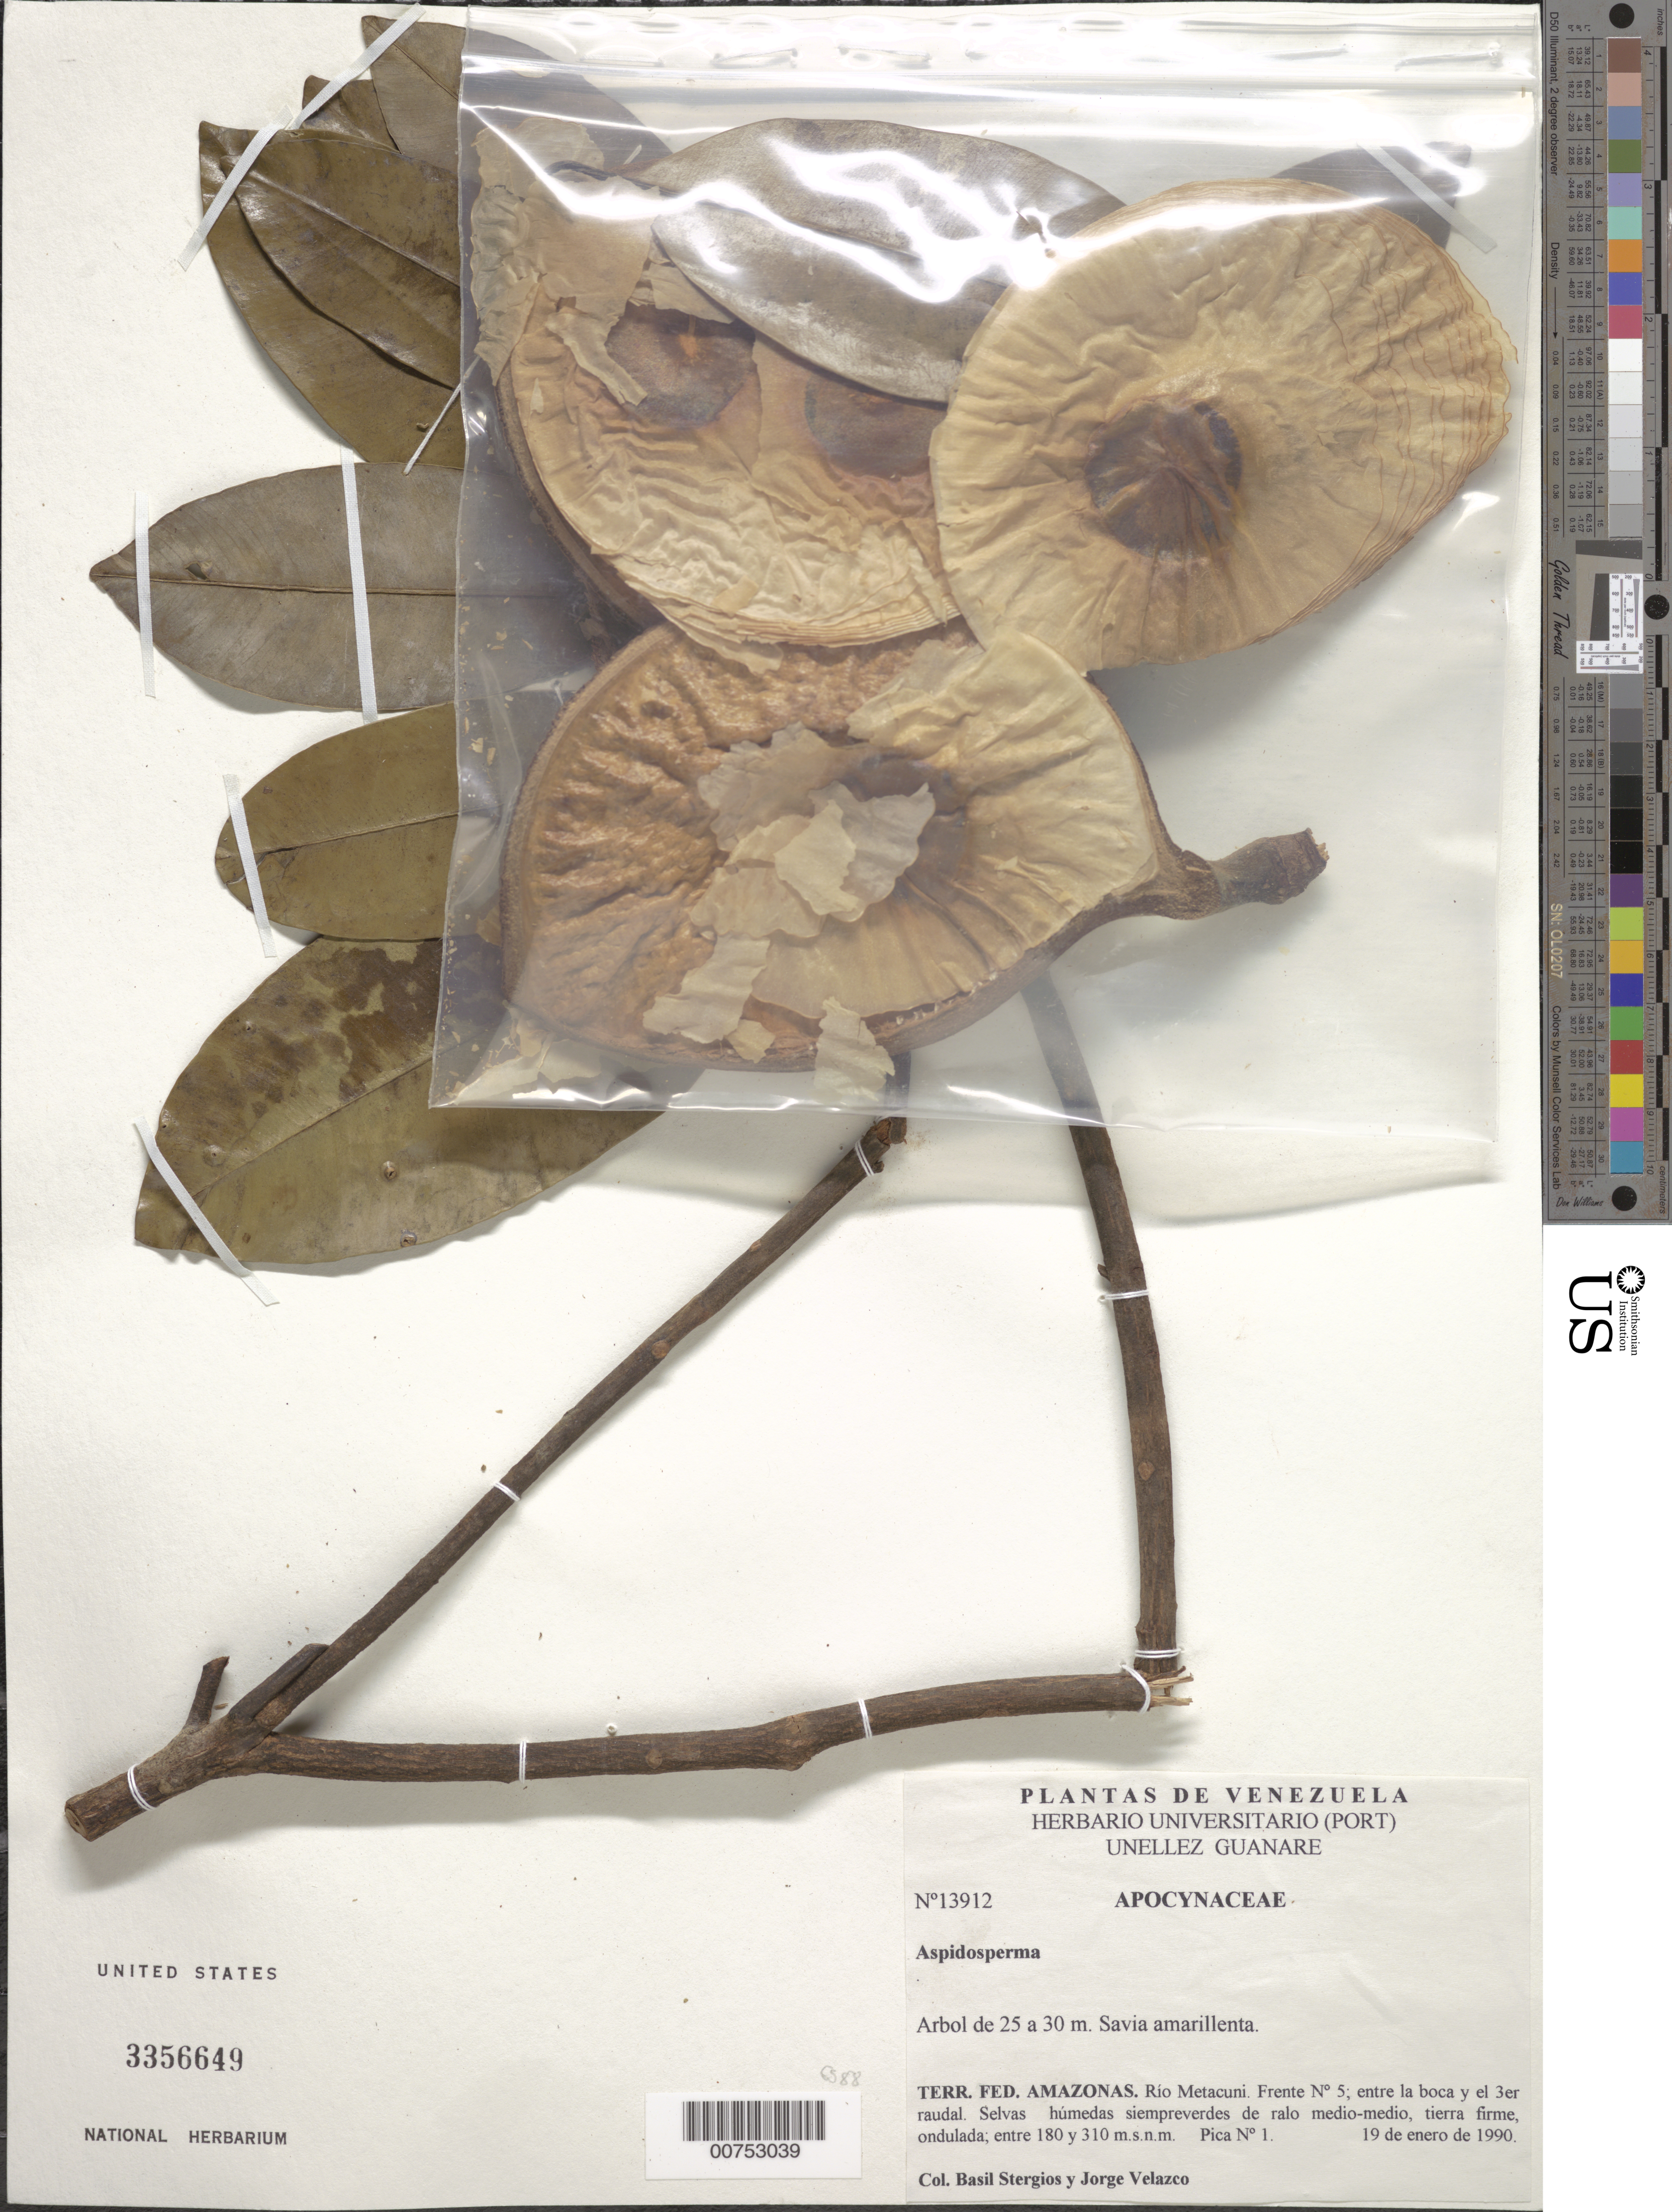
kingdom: Plantae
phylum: Tracheophyta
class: Magnoliopsida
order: Gentianales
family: Apocynaceae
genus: Himatanthus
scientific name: Himatanthus sp.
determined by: Wurdack, John J., (US), US (UNITED STATES)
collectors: B. G. Stergios & J. Velazco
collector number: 13912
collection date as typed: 19-Jan-90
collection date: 1990-01-19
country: Venezuela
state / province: Amazonas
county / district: Alto Orinoco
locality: Río Metacuni, Frente No. 5, entre la boca y el 3er raudal; pica N°1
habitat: Tierra firme, selvas húmedas siempre-verdes de ralo medio-medio, ondulada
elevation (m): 180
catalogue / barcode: US 3358064